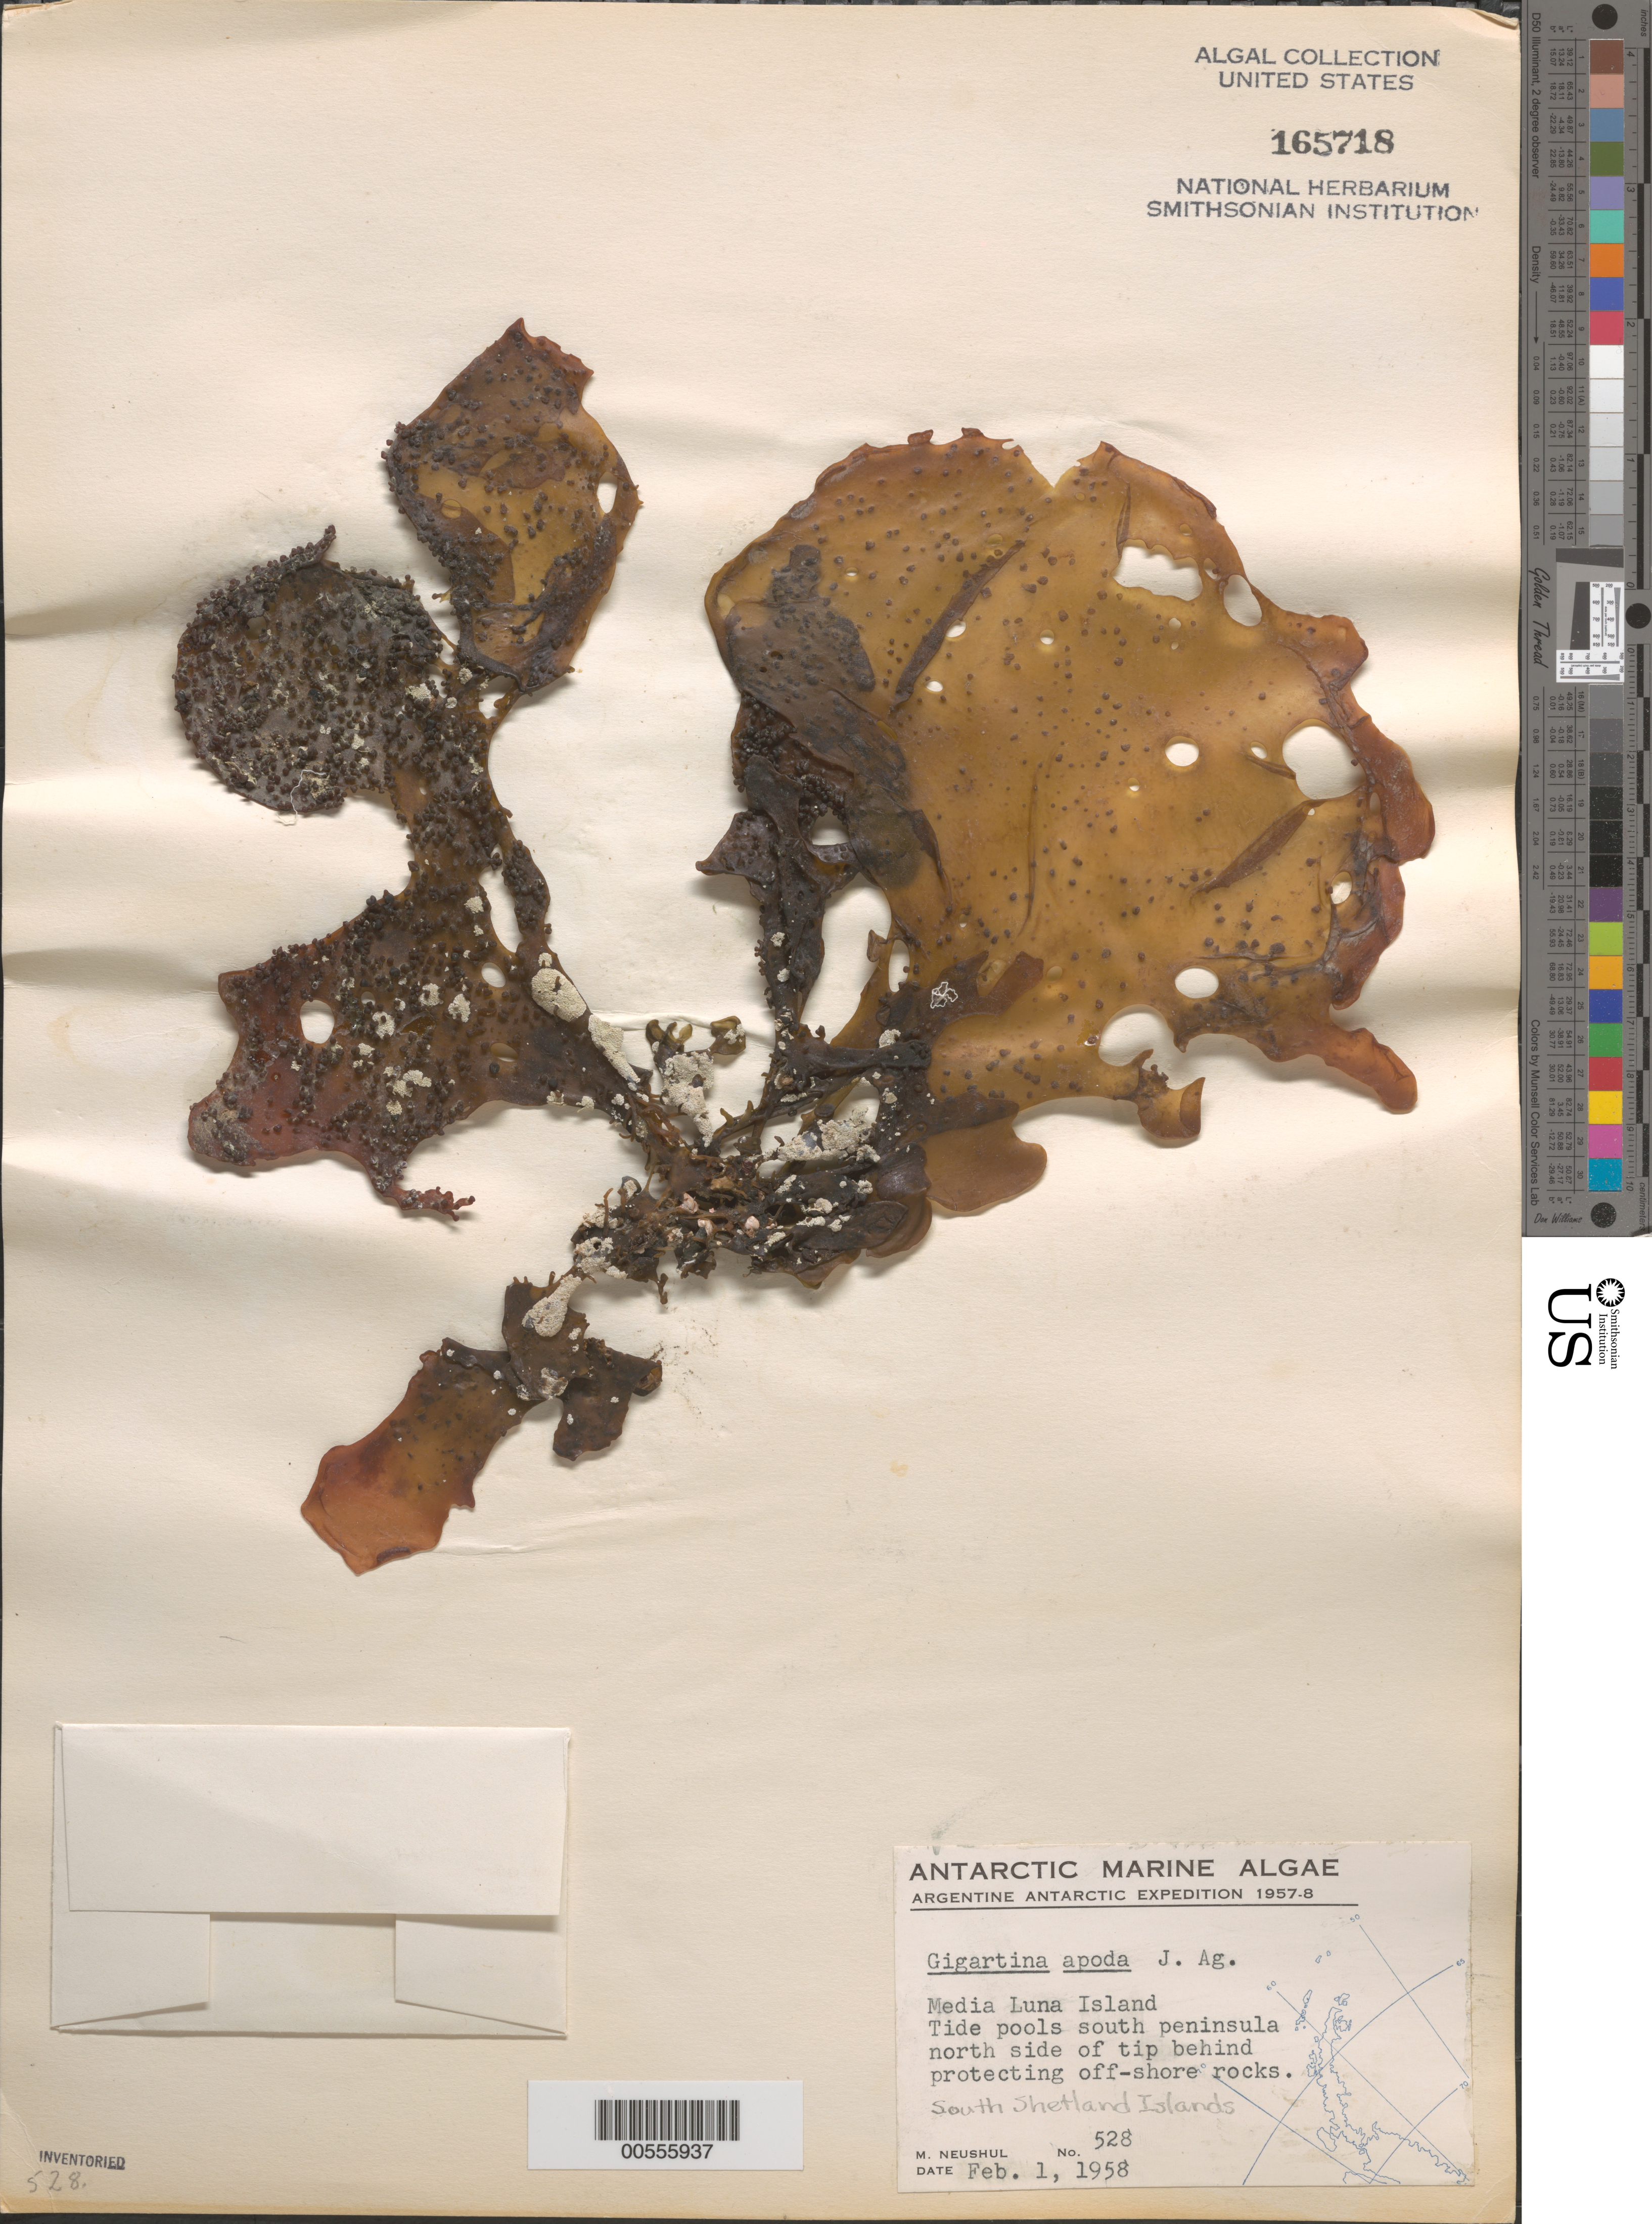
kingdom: Plantae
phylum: Rhodophyta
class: Florideophyceae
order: Gigartinales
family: Gigartinaceae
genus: Gigartina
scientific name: Gigartina apoda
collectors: M. Neushul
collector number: Neushul 528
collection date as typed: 01 Feb 1958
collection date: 1958-02-01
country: Antarctica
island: Half Moon Island (Media Luna Island)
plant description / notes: Argentine Antarctic Expedition, 1957-1958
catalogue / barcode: US 165718